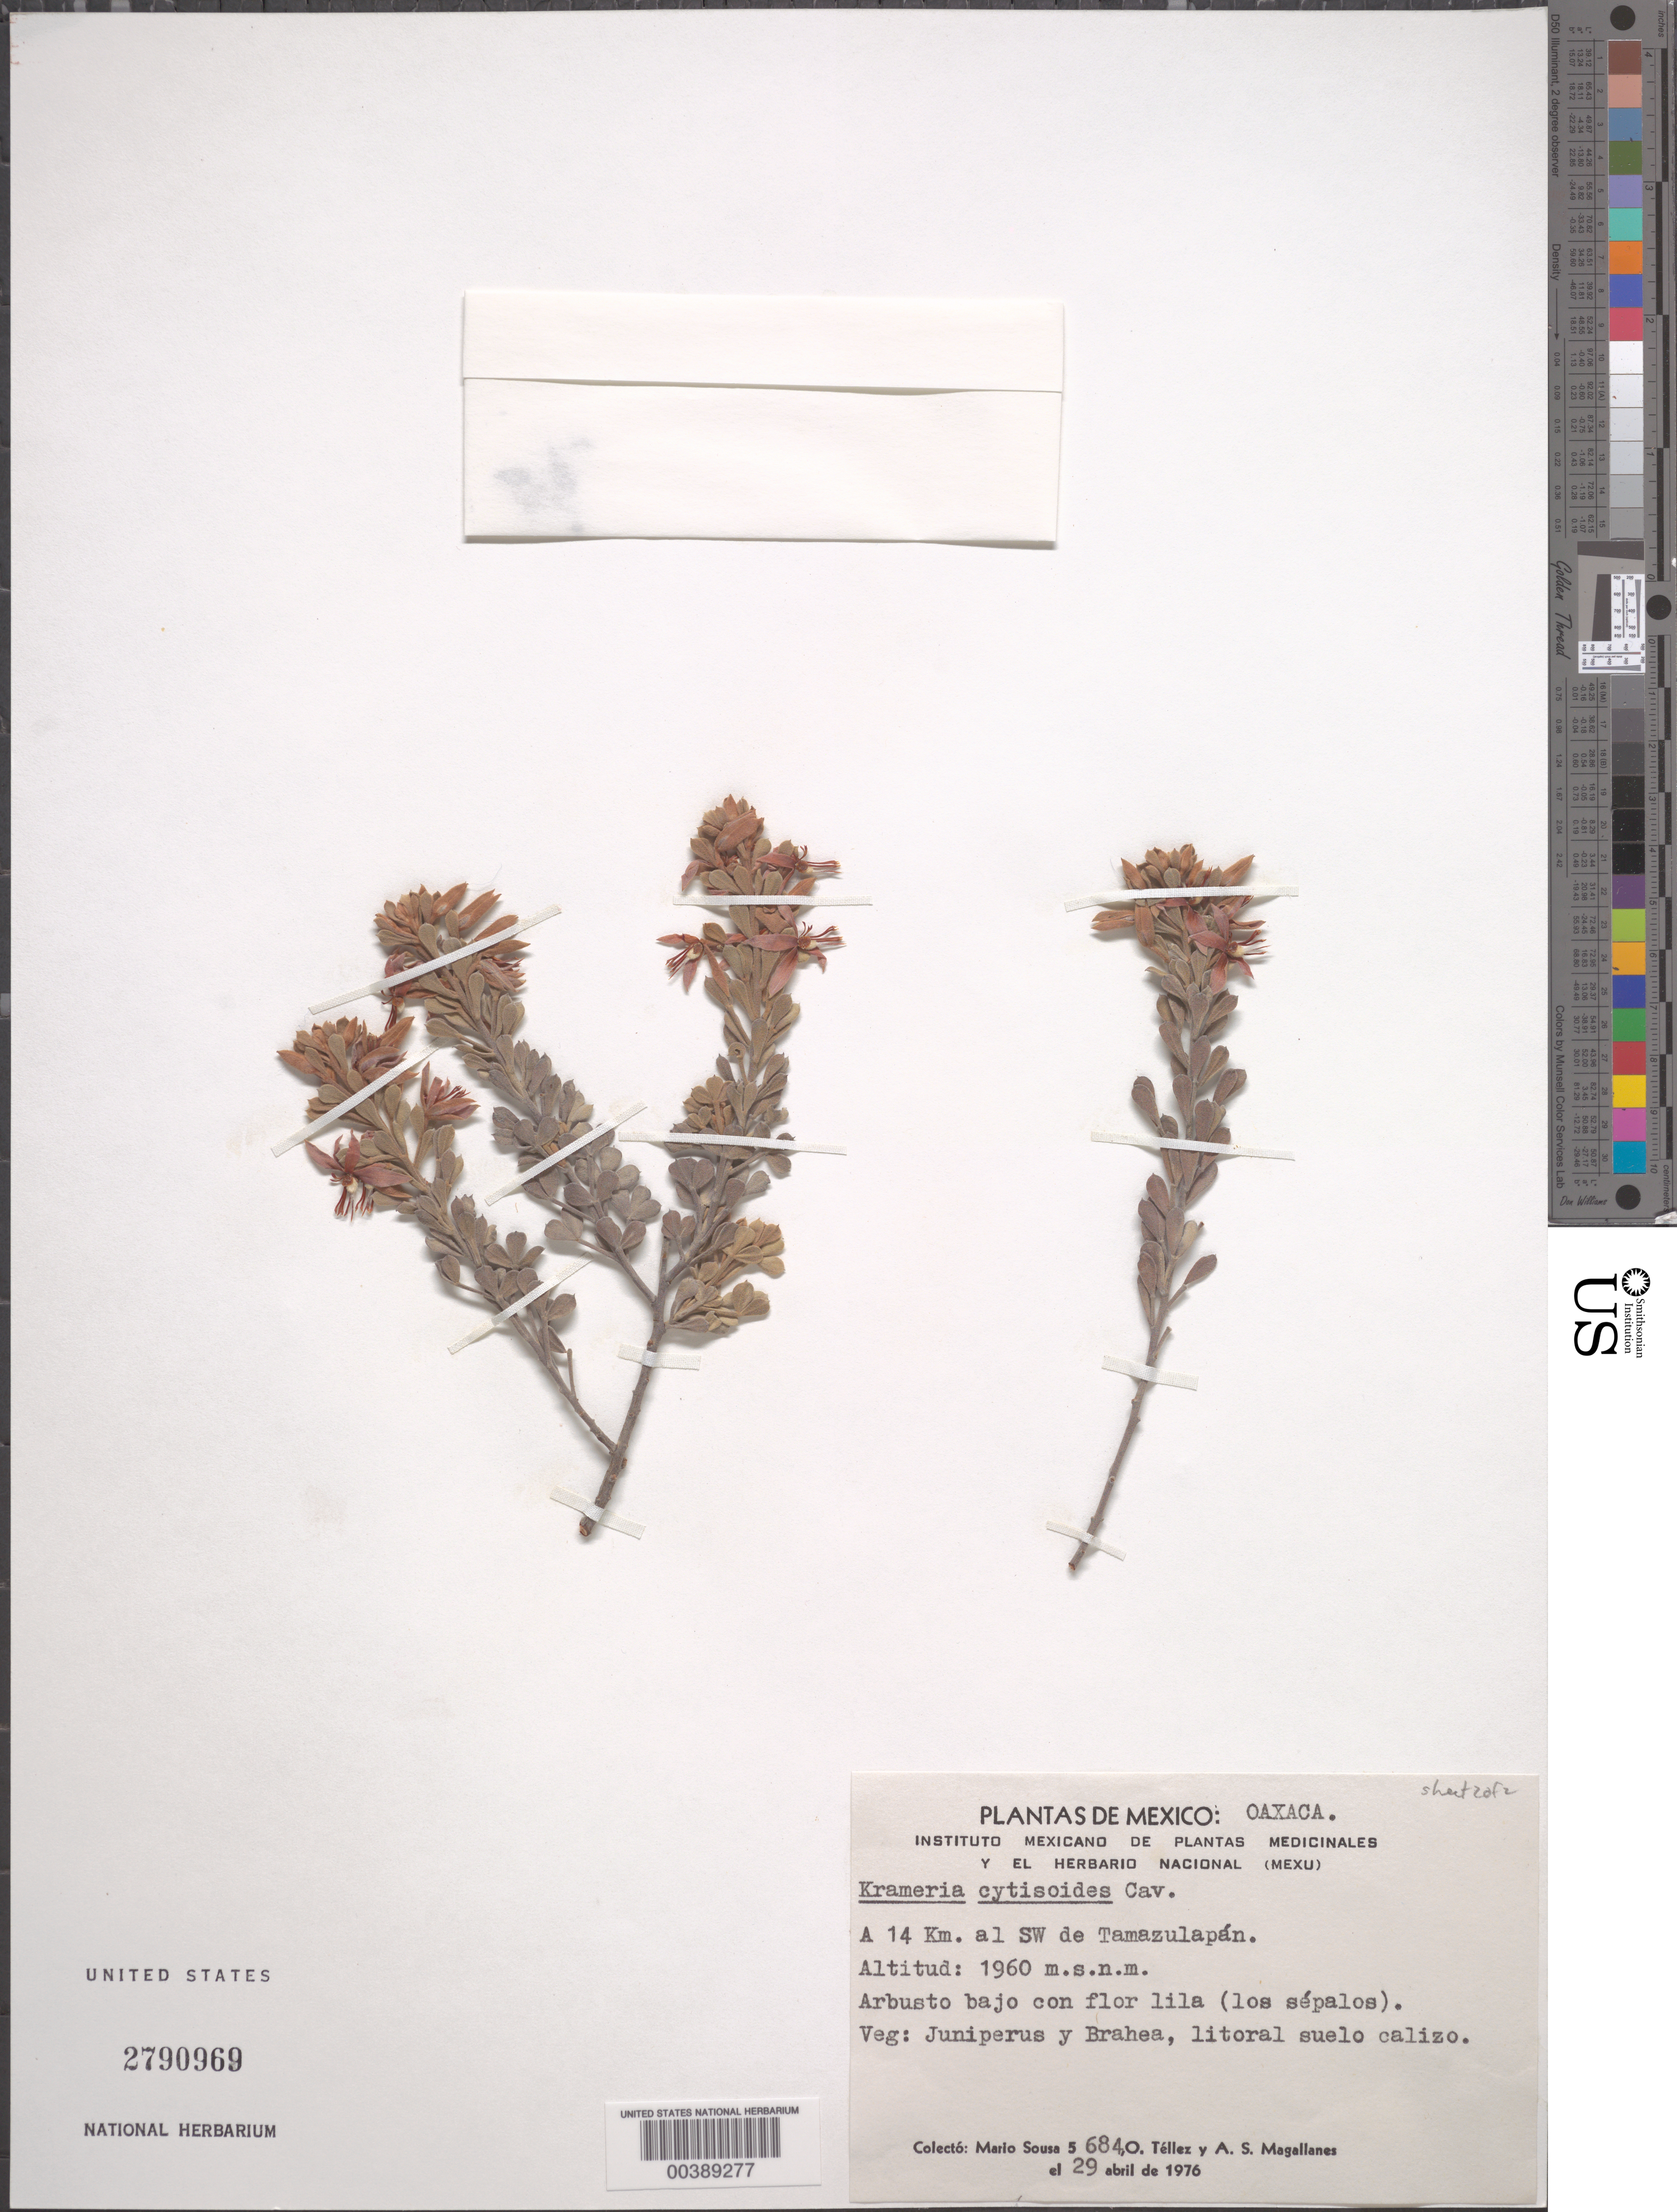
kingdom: Plantae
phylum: Tracheophyta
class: Magnoliopsida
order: Zygophyllales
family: Krameriaceae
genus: Krameria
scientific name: Krameria cytisoides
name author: Cav.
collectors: M. Sousa S., O. Téllez V. & A. Magallanes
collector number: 5684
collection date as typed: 29 Apr 1976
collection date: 1976-04-29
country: Mexico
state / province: Oaxaca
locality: A 14 km al SW de Tamazulapan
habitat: Litoral suelo calizo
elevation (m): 1960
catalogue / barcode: US 2790969